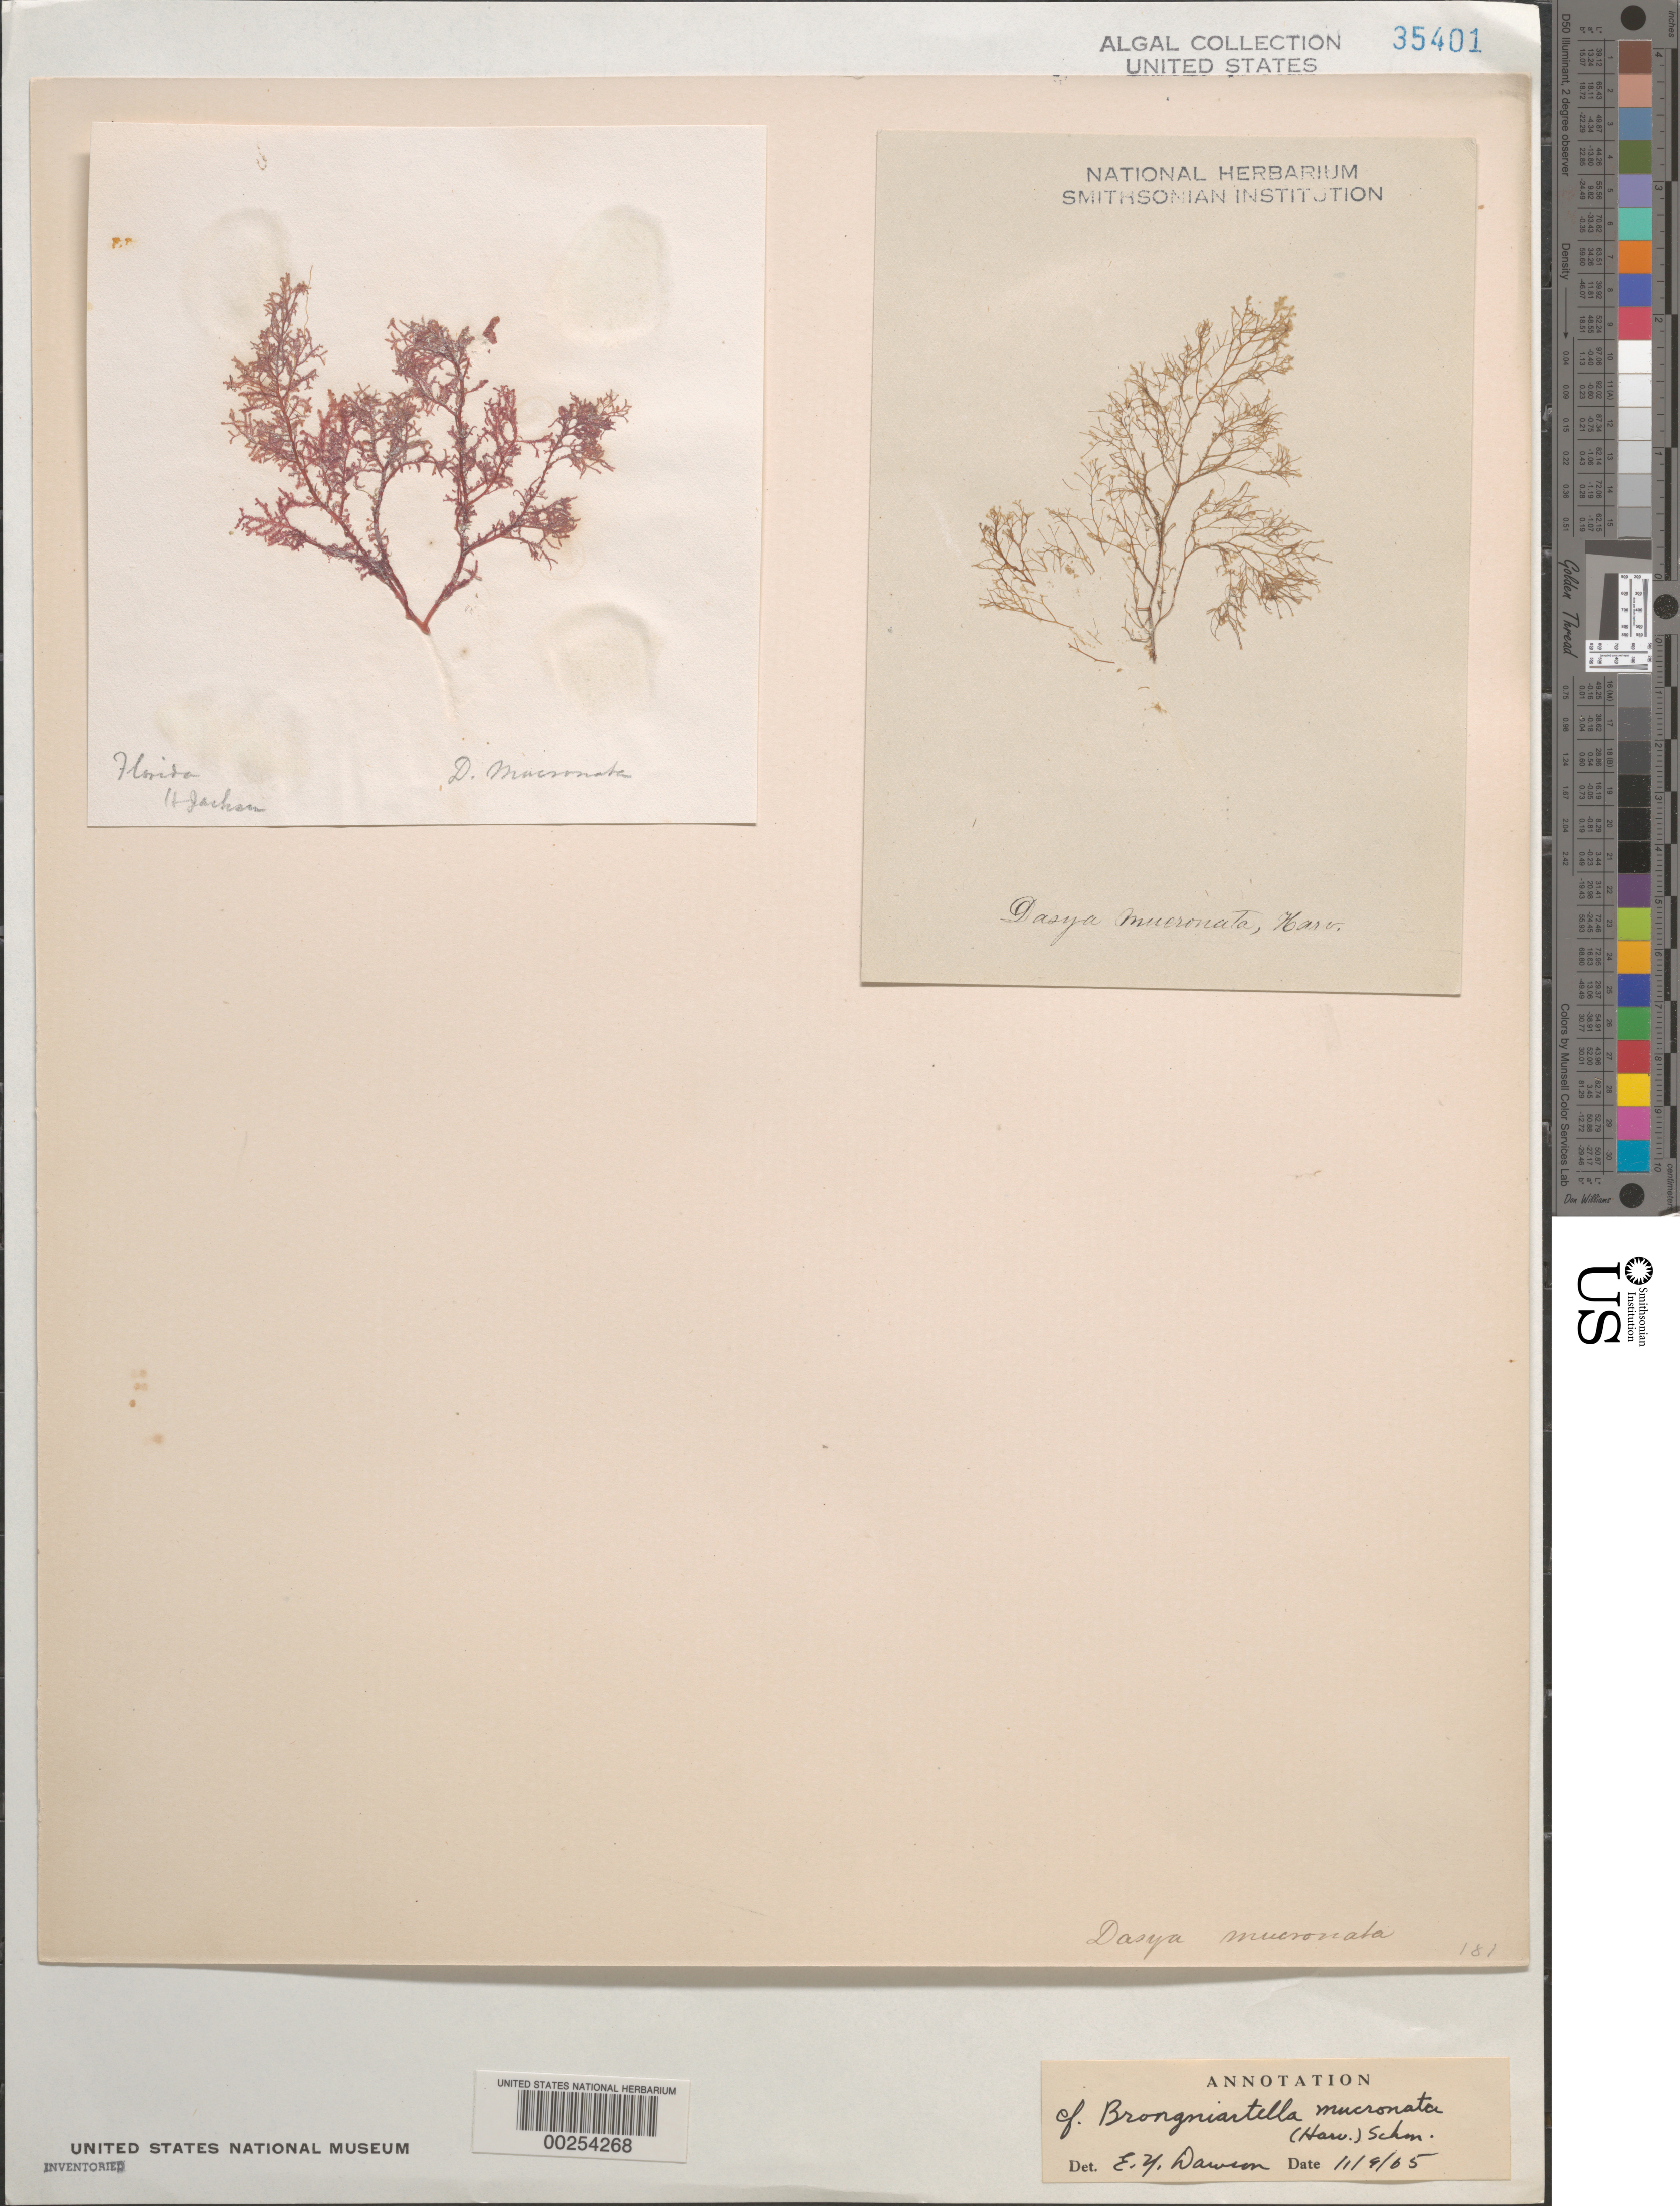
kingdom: Plantae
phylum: Rhodophyta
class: Florideophyceae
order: Ceramiales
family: Rhodomelaceae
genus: Heterodasya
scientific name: Heterodasya mucronata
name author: (Harv.) M.J. Wynne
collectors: H. Jackson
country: United States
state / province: Florida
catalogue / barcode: US 35401